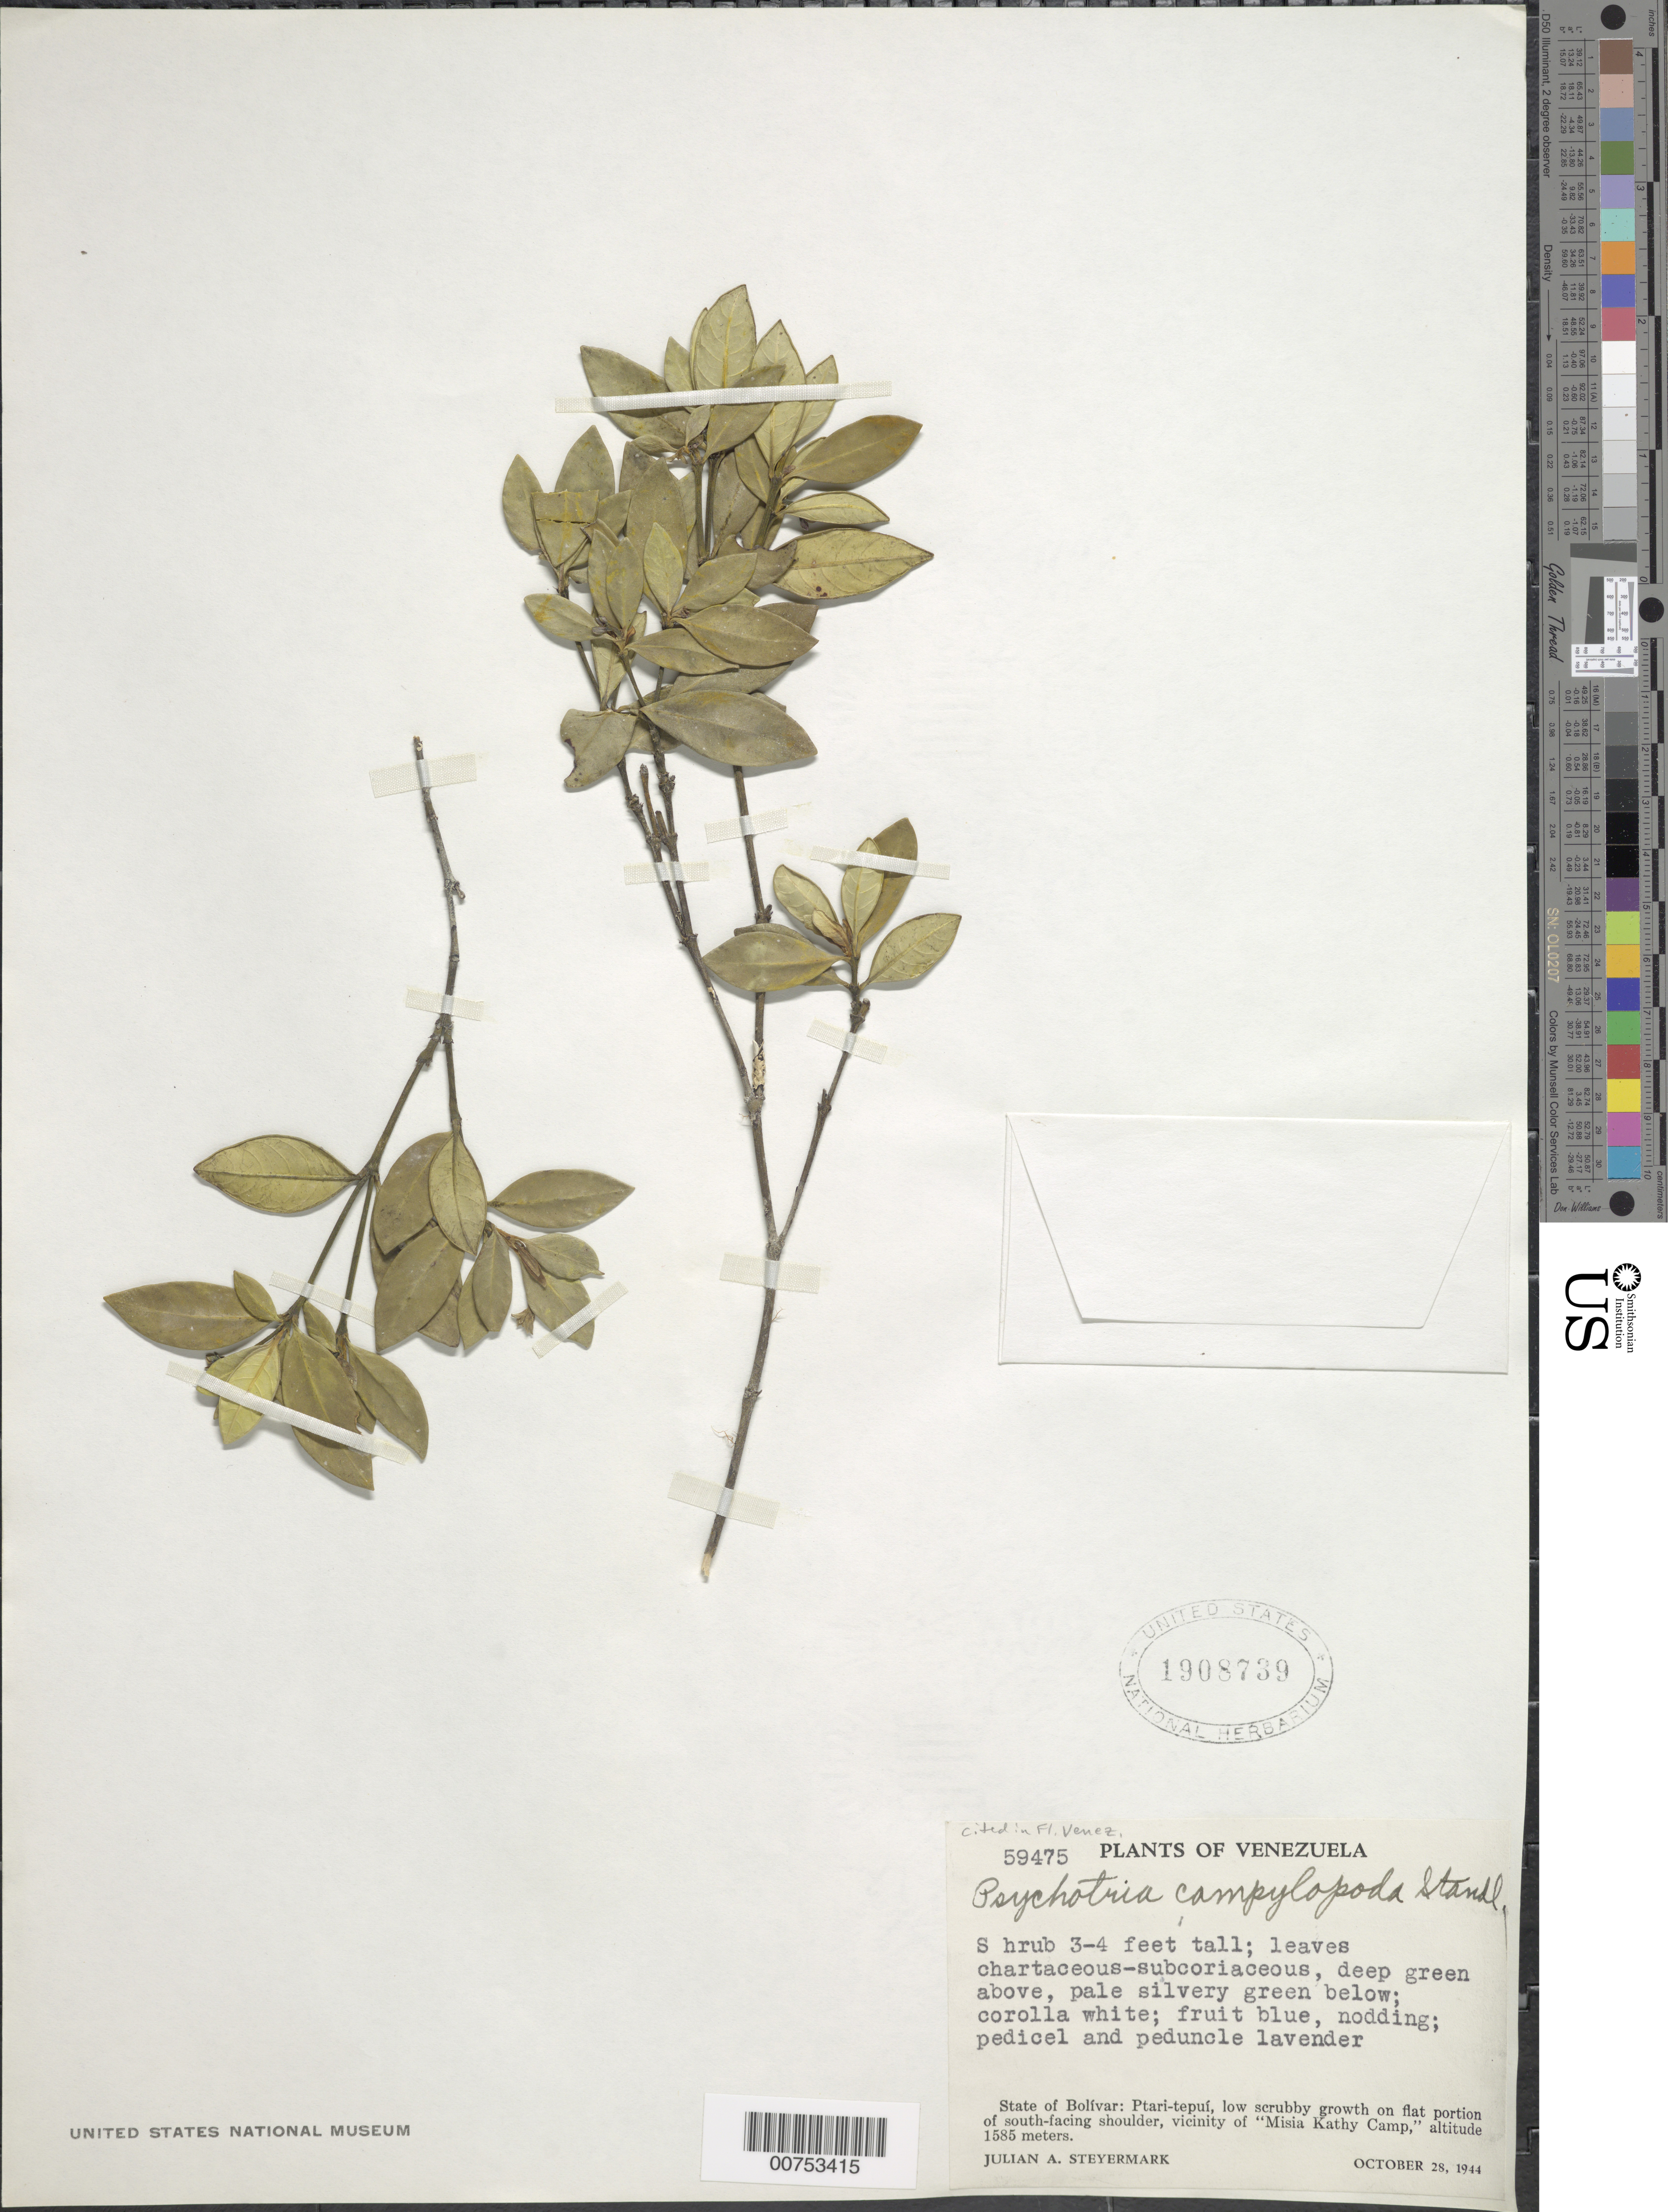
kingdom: Plantae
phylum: Tracheophyta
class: Magnoliopsida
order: Gentianales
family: Rubiaceae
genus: Psychotria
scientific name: Psychotria campylopoda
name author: Standl.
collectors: J. Steyermark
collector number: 59475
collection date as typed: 28-Oct-44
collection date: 1944-10-28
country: Venezuela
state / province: Bolívar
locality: Ptari-tepuí, vic "Misia Kathy Camp"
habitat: Low scrubby growth on flat portion of south-facing shoulder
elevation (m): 1585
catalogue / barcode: US 1908739